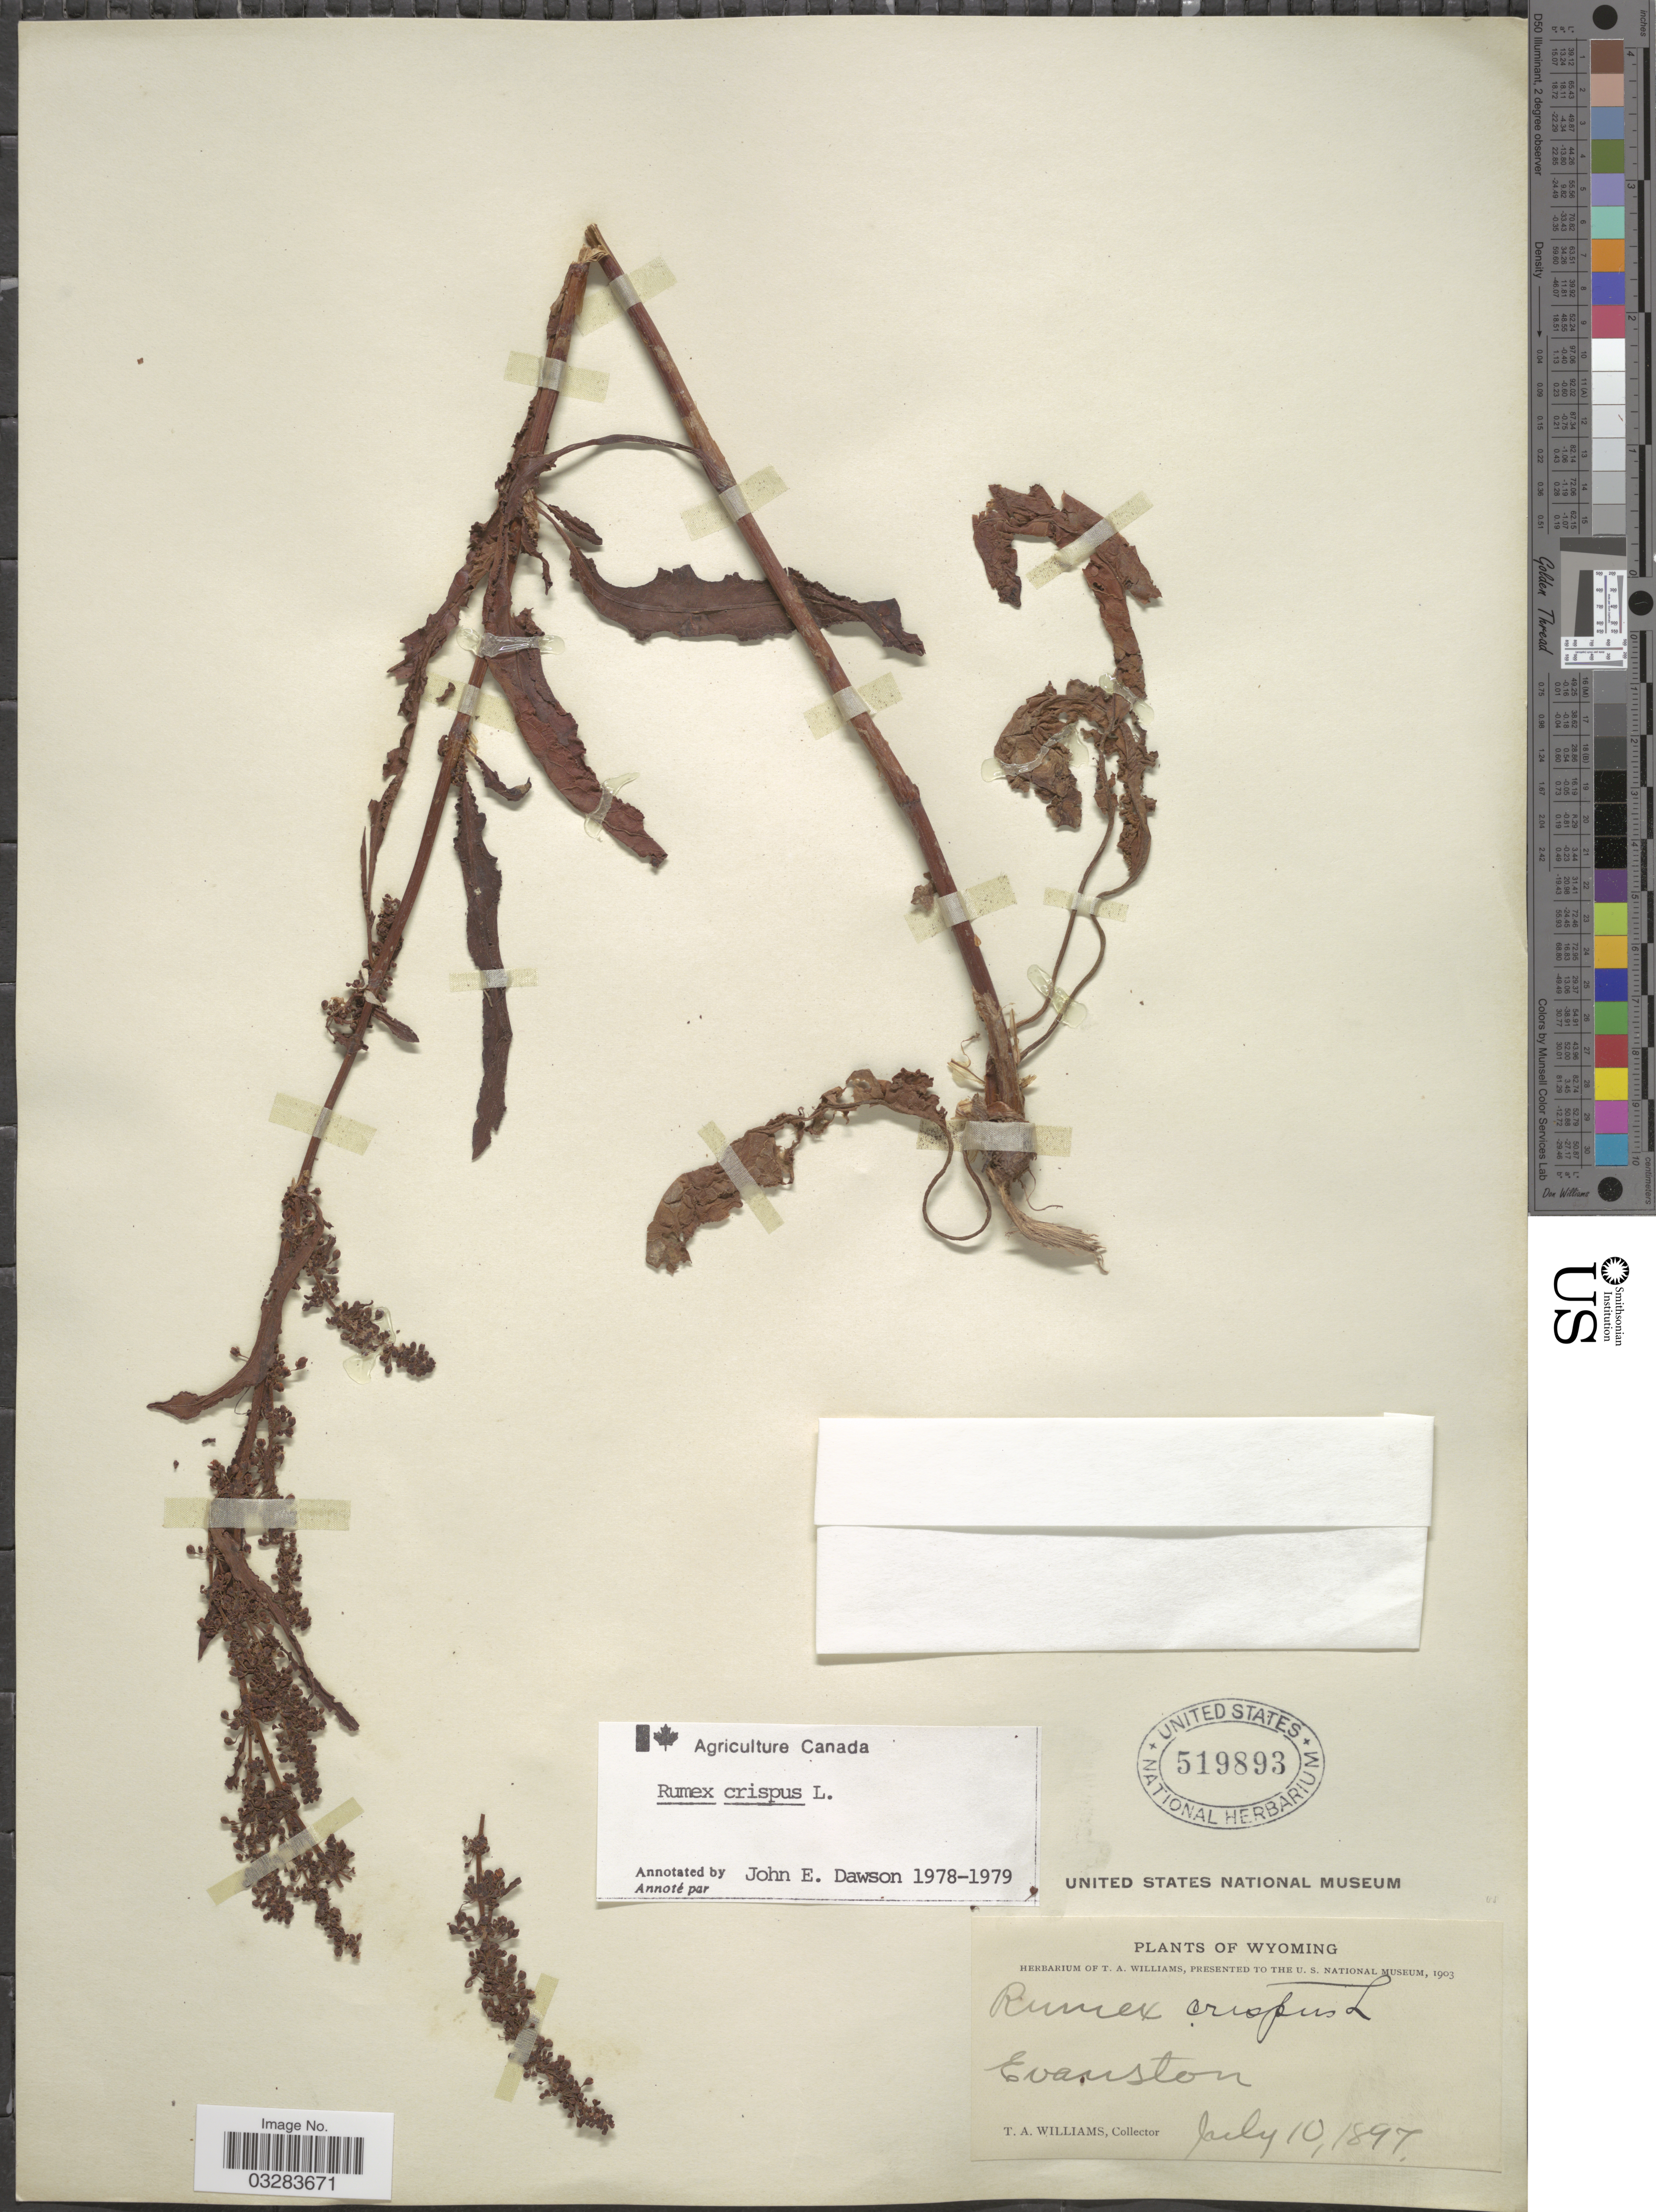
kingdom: Plantae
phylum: Tracheophyta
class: Magnoliopsida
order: Caryophyllales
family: Polygonaceae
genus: Rumex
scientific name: Rumex crispus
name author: L.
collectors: T. Williams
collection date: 1897-07-10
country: United States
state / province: Wyoming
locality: Evanston.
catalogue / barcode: US 519893